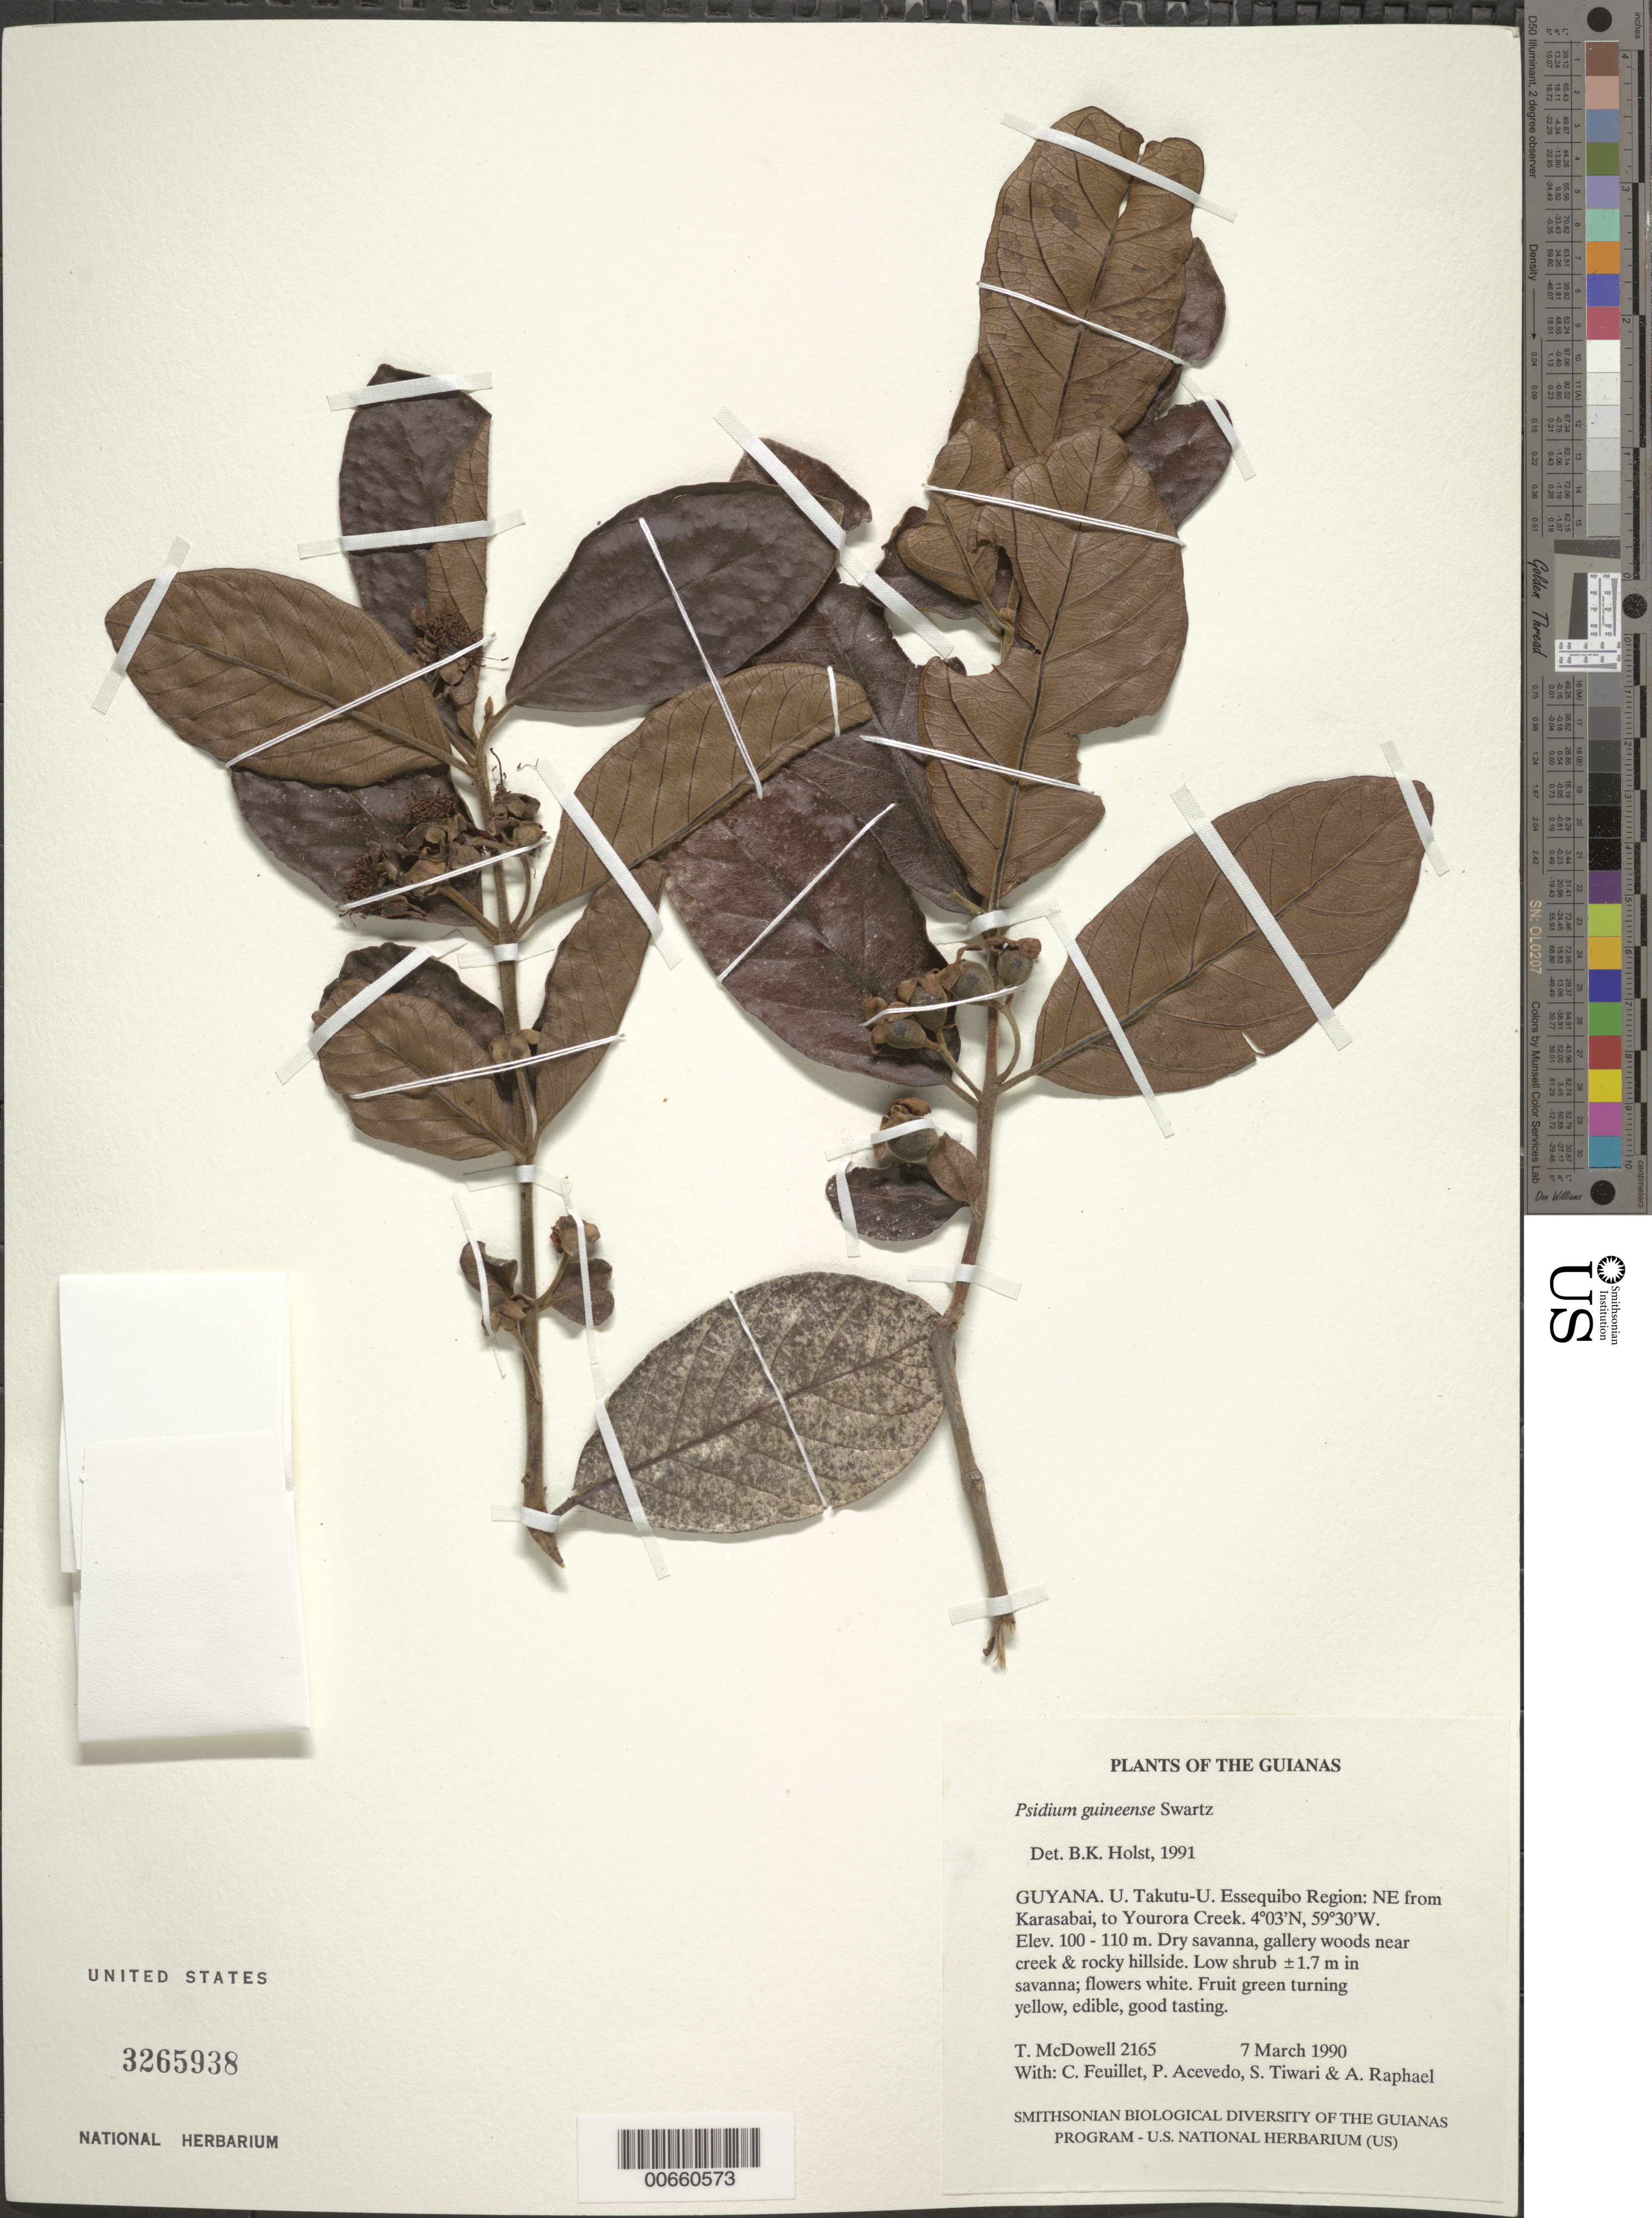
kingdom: Plantae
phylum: Tracheophyta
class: Magnoliopsida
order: Myrtales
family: Myrtaceae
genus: Psidium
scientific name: Psidium guineense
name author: Sw.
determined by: Holst, Bruce K.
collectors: T. McDowell, C. Feuillet, P. Acevedo-Rodr., S. Tiwari & A. Raphael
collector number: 2165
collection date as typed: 7 March 1990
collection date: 1990-03-07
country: Guyana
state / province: U. Takutu-U. Essequibo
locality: NE from Karasabai, to Yourora Creek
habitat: Dry savanna, gallery woods near creek & rocky hillside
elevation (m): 100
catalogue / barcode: US 3265938